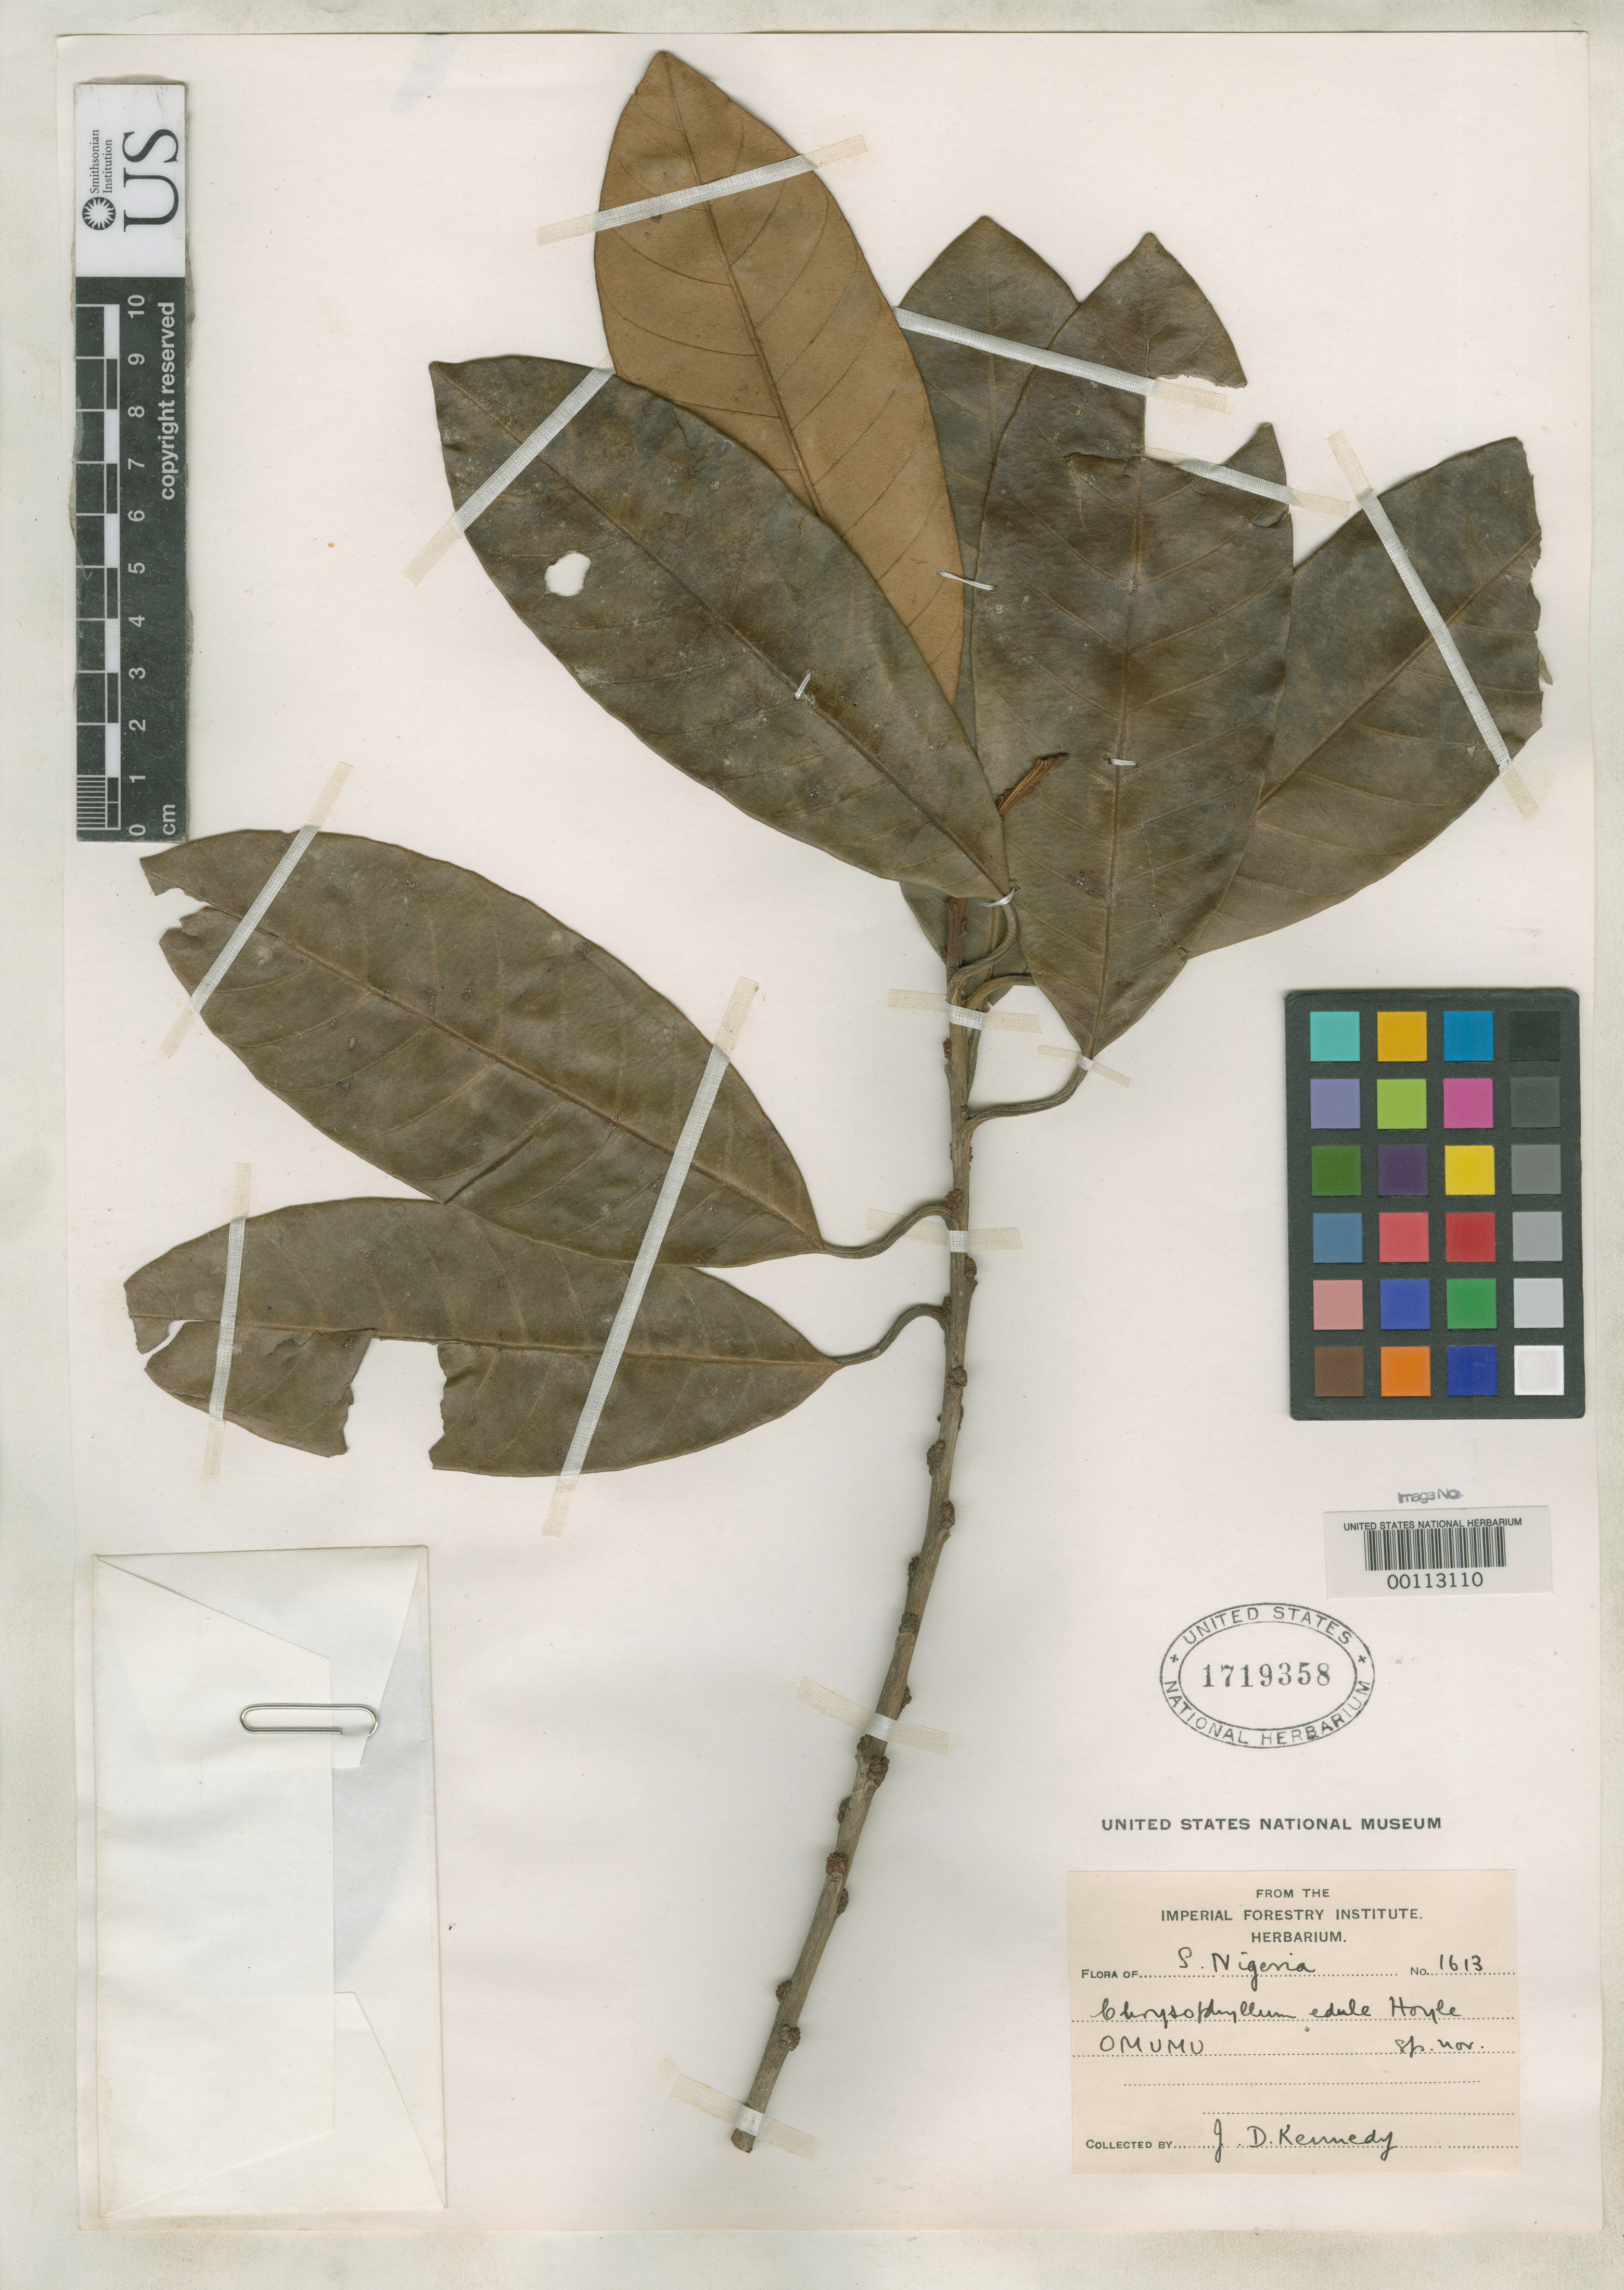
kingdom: Plantae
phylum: Tracheophyta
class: Magnoliopsida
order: Ericales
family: Sapotaceae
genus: Chrysophyllum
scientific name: Chrysophyllum edule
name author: Hoyle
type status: Type Fragment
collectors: J. D. Kennedy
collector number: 1613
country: Nigeria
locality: Sapoba.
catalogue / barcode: US 1719358